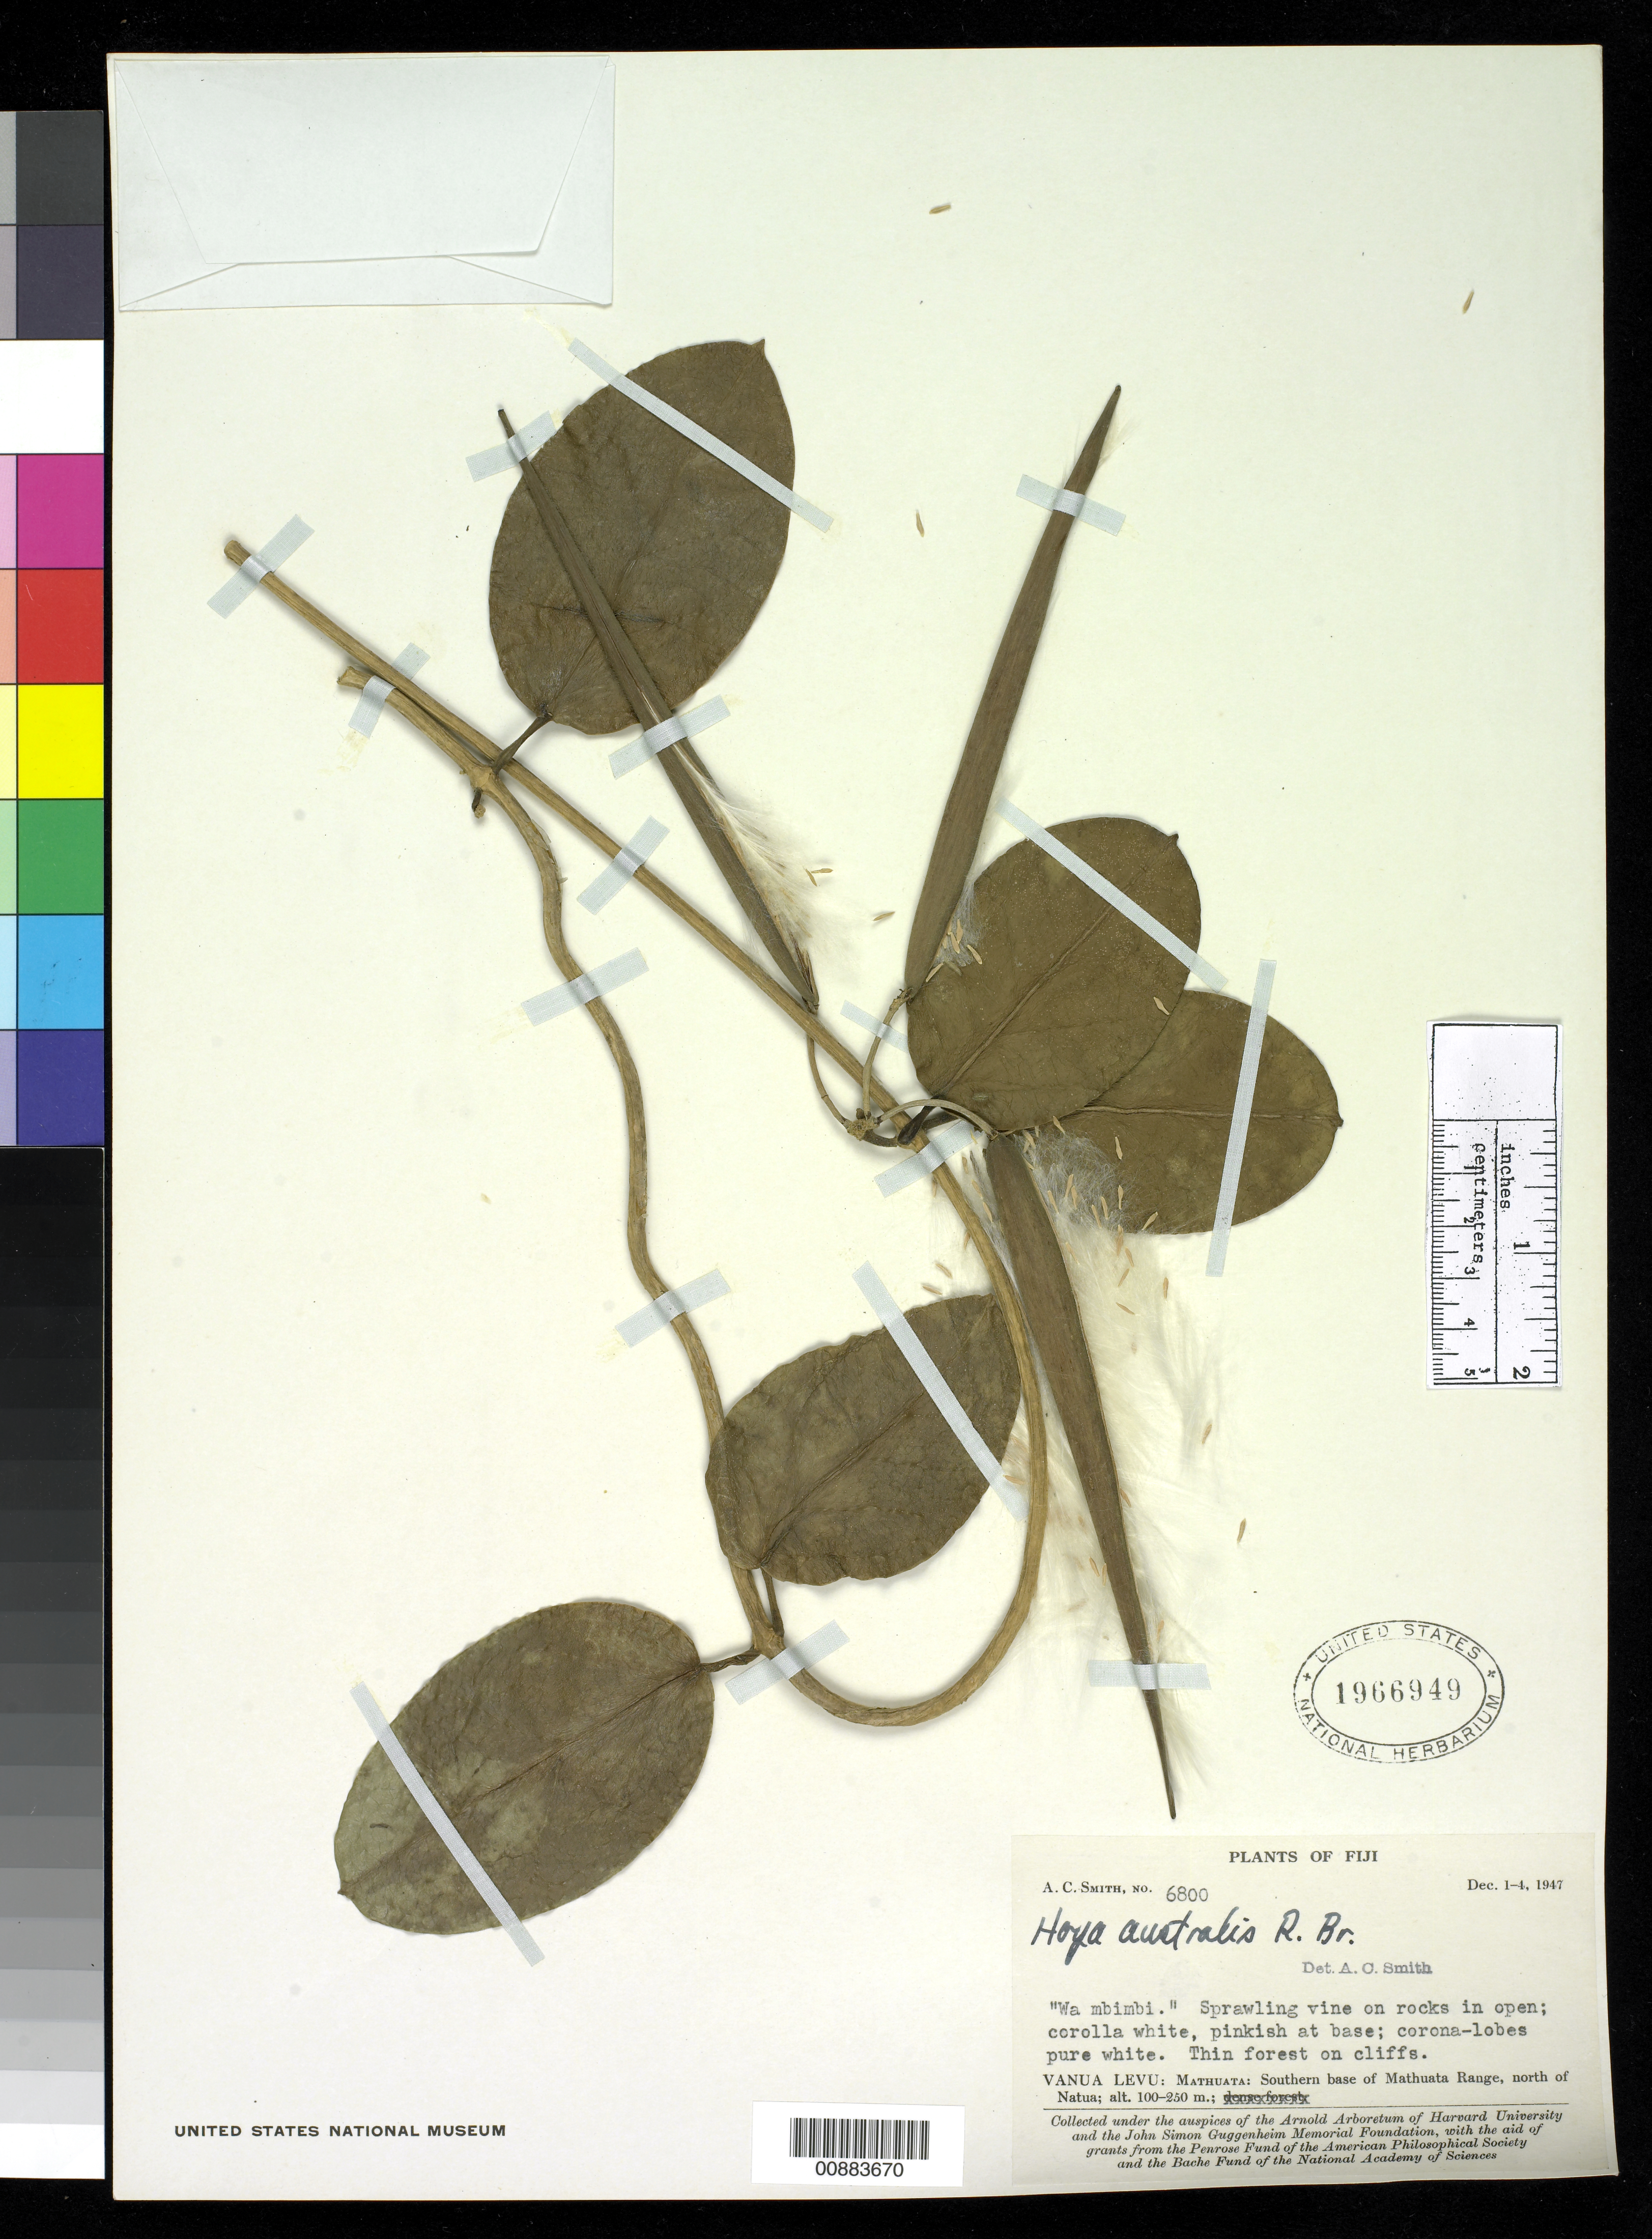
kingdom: Plantae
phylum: Tracheophyta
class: Magnoliopsida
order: Gentianales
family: Apocynaceae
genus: Hoya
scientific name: Hoya australis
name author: R. Br. ex J. Traill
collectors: C. A. Smith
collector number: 6800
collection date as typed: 01 Dec 1947 to 04 Dec 1947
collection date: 1947-12-01/1947-12-04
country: Fiji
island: Vanua Levu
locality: Southern base of Mathuata Range, N of Natua. (Mathuata)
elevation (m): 100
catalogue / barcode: US 1966949